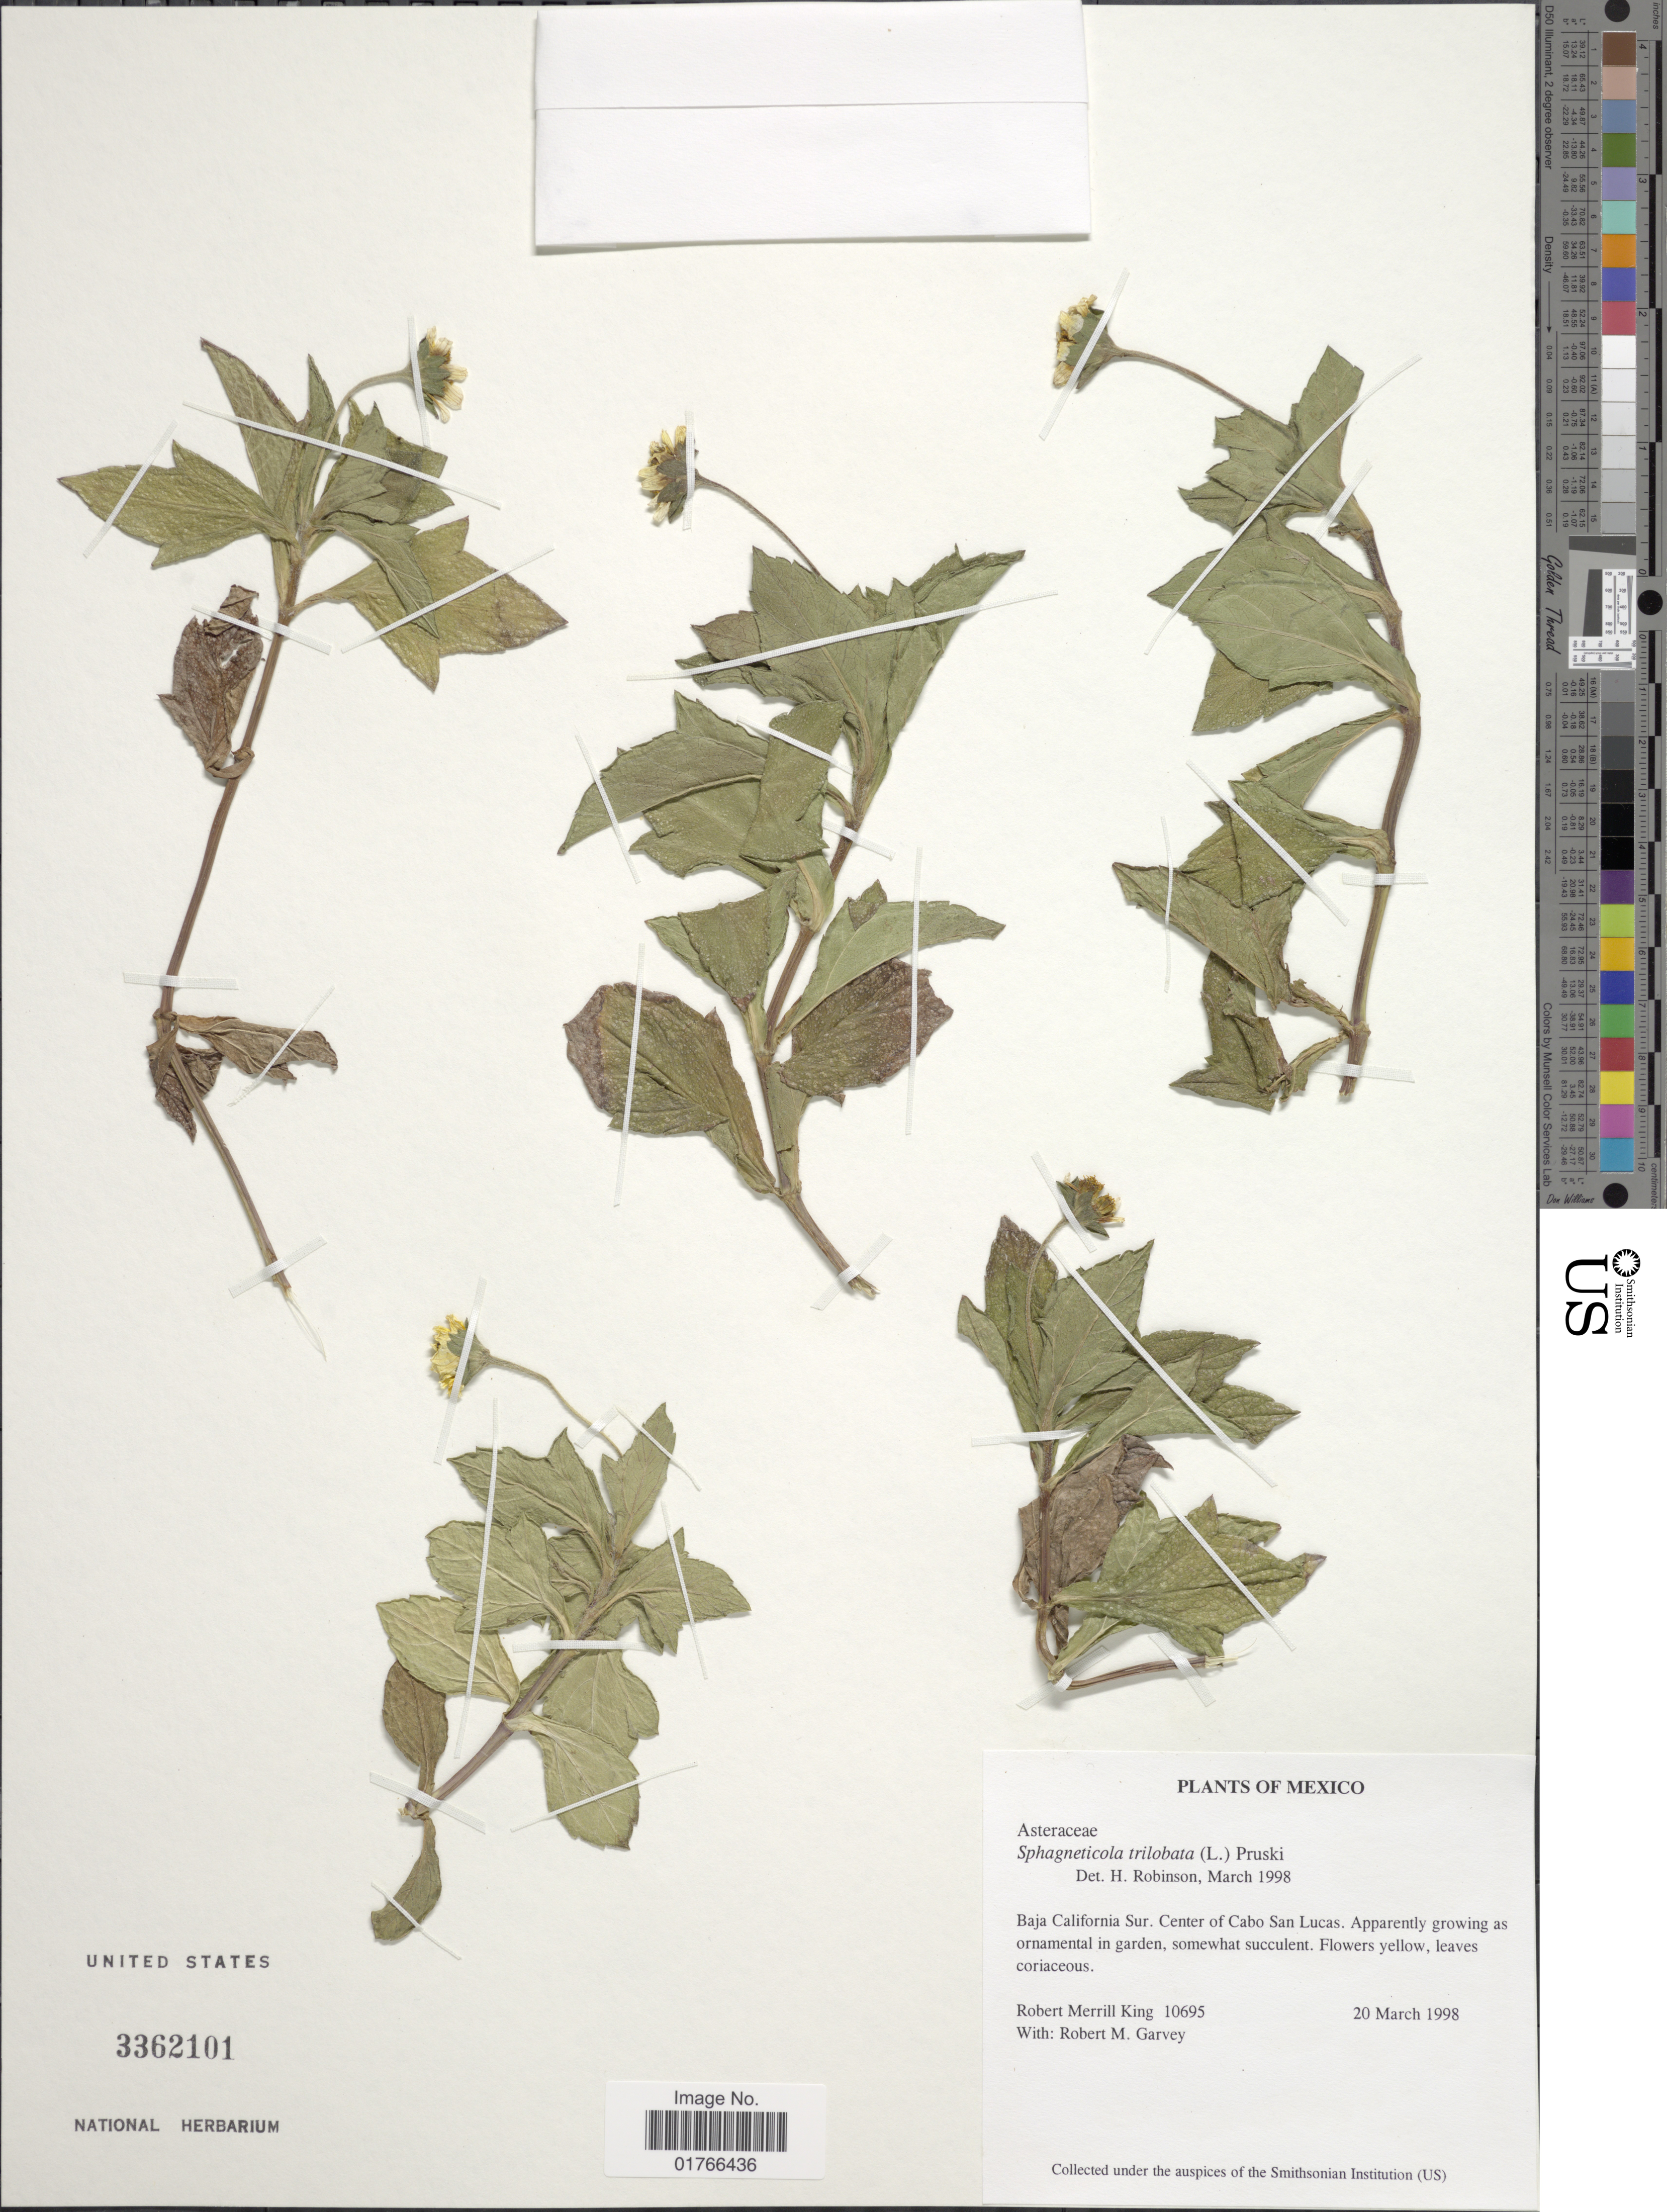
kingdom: Plantae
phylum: Tracheophyta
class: Magnoliopsida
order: Asterales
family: Asteraceae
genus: Sphagneticola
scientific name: Sphagneticola trilobata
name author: (L.) Pruski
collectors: R. M. King & R. Garvey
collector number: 10695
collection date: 1998-03-20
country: Mexico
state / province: Baja California Sur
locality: Center of Cabo San Lucas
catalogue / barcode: US 3362101